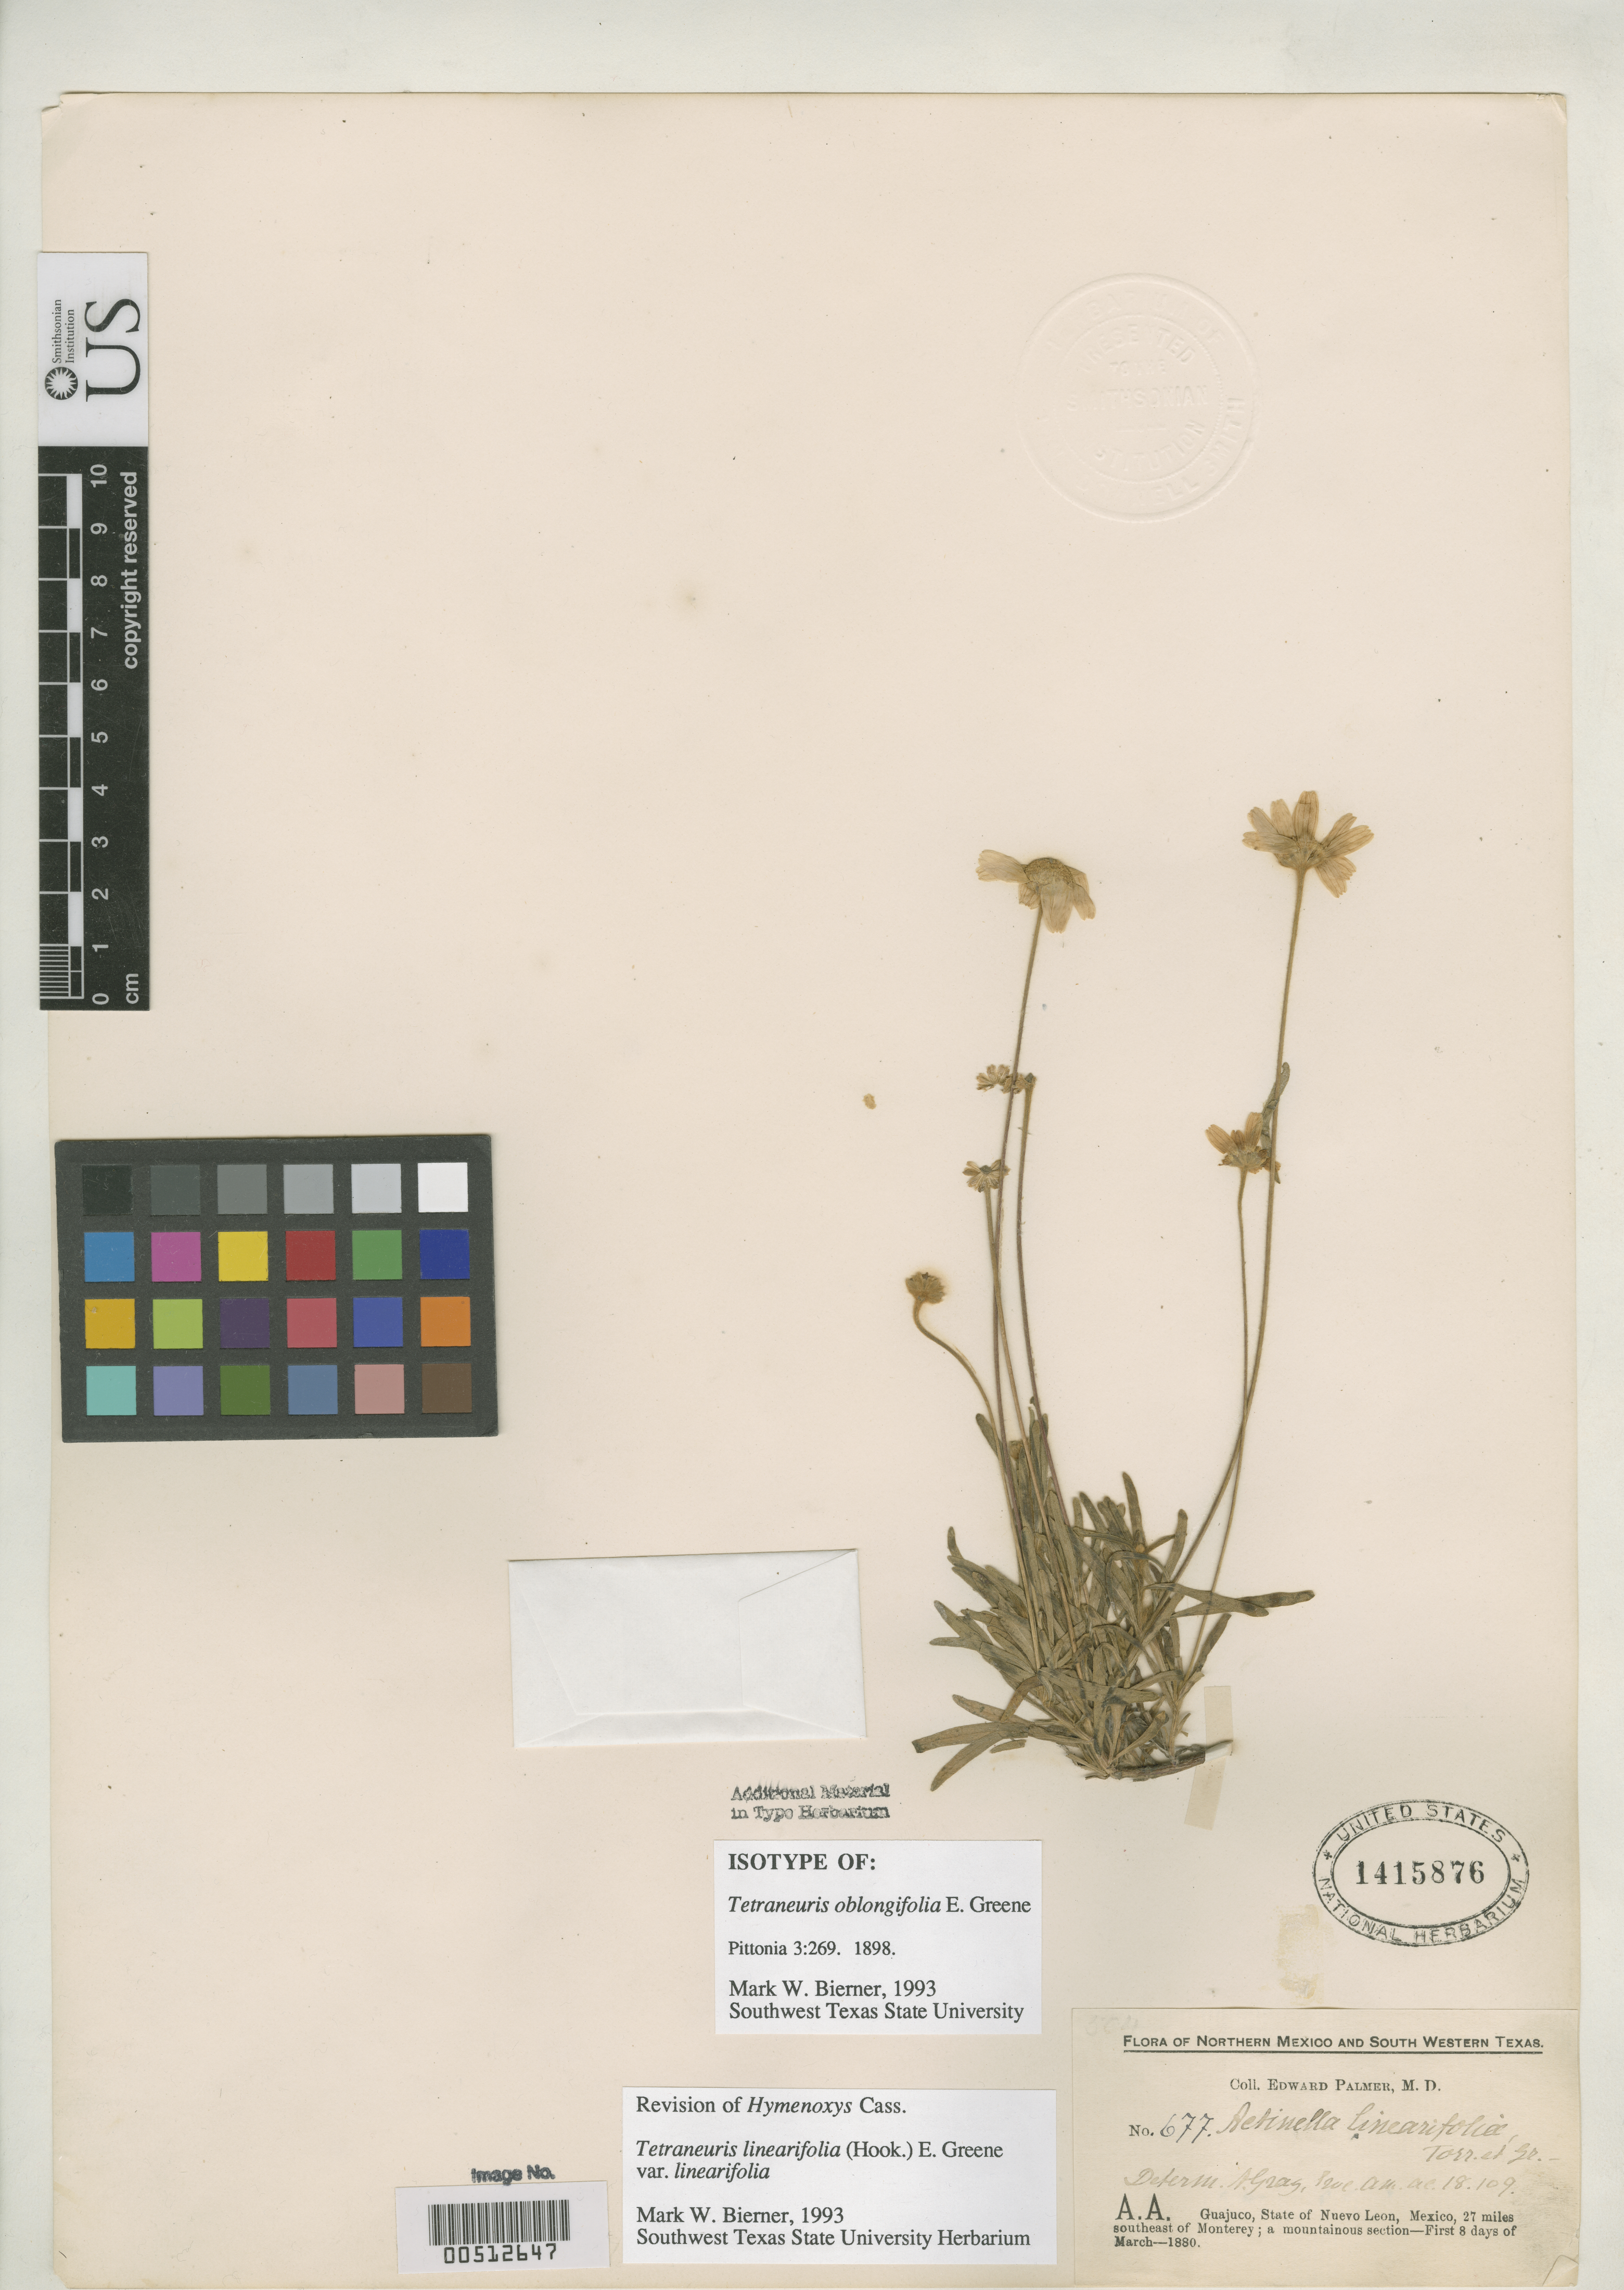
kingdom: Plantae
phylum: Tracheophyta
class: Magnoliopsida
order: Asterales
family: Asteraceae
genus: Tetraneuris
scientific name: Tetraneuris oblongifolia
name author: Greene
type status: Isotype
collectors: E. Palmer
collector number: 677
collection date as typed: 01 Mar 1880 to 08 Mar 1880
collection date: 1880-03-01/1880-03-08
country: Mexico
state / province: Nuevo León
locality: Guajuco, state of Nuevo Leon, 27 miles southeast of Monterey.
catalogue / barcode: US 1415876